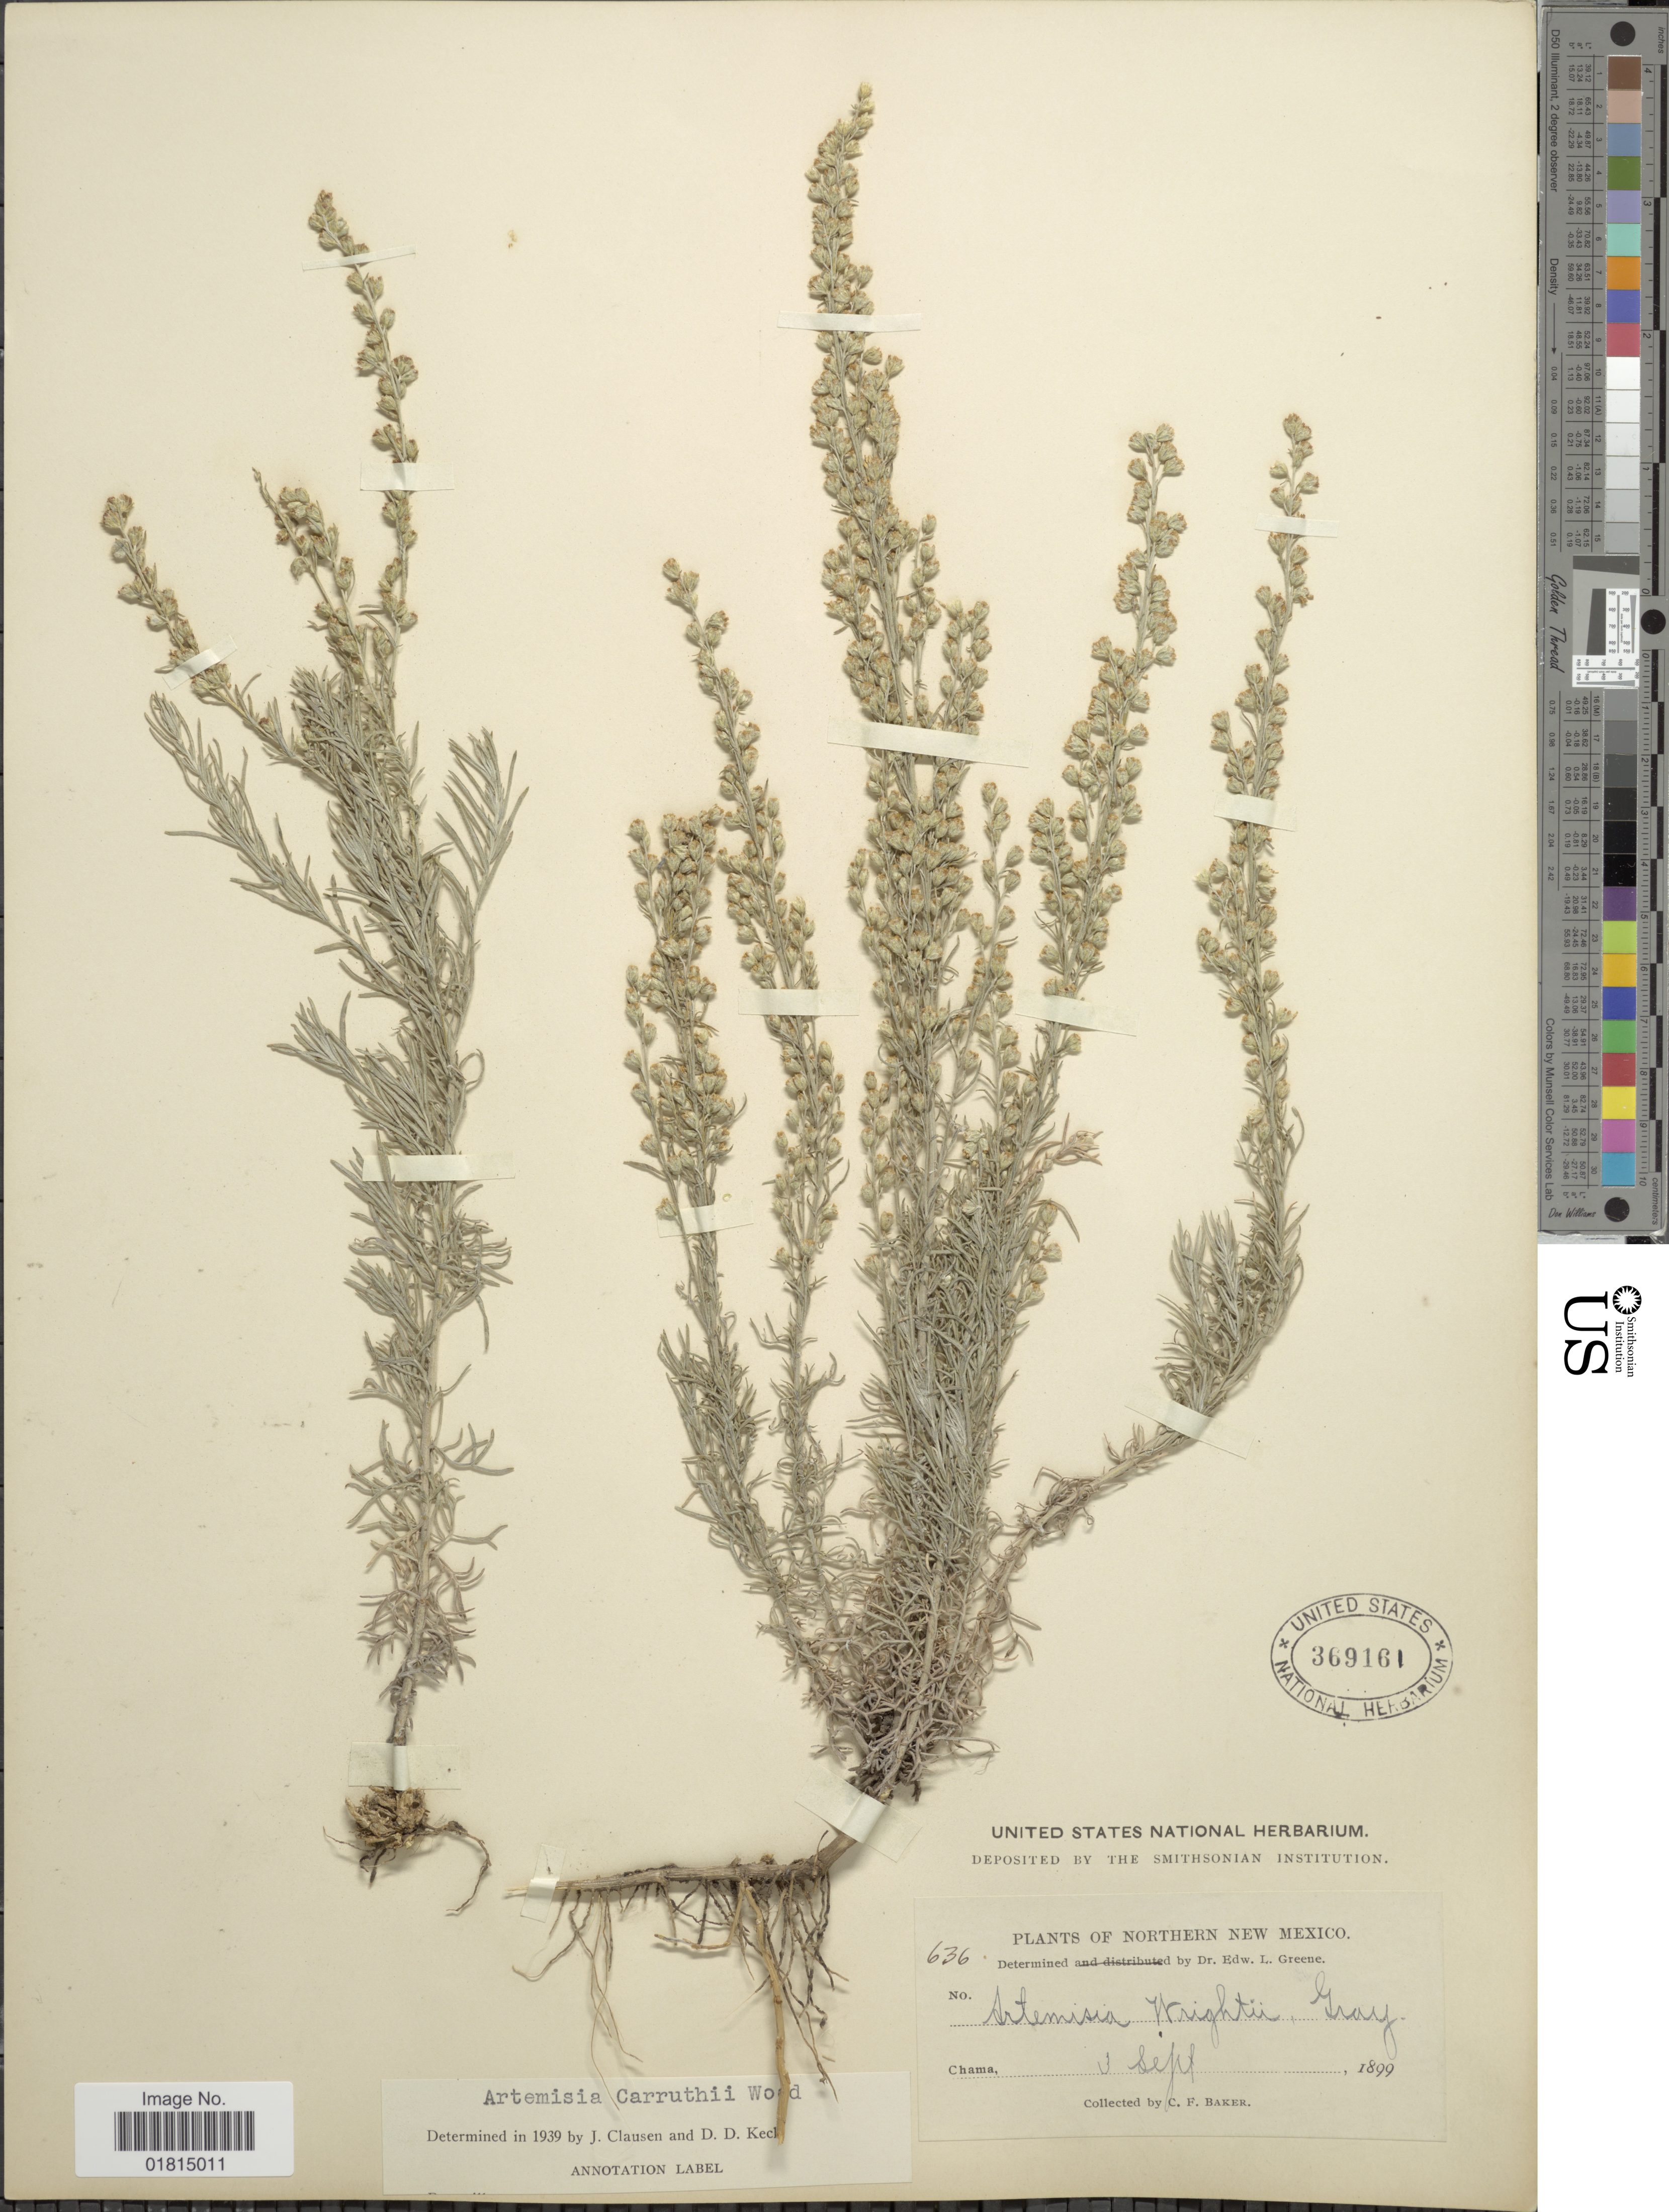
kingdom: Plantae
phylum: Tracheophyta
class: Magnoliopsida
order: Asterales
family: Asteraceae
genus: Artemisia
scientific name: Artemisia carruthii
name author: Alph. Wood ex Carruth.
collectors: C. F. Baker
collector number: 636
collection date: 1899-09-03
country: United States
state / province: New Mexico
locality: Chama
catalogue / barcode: US 369161